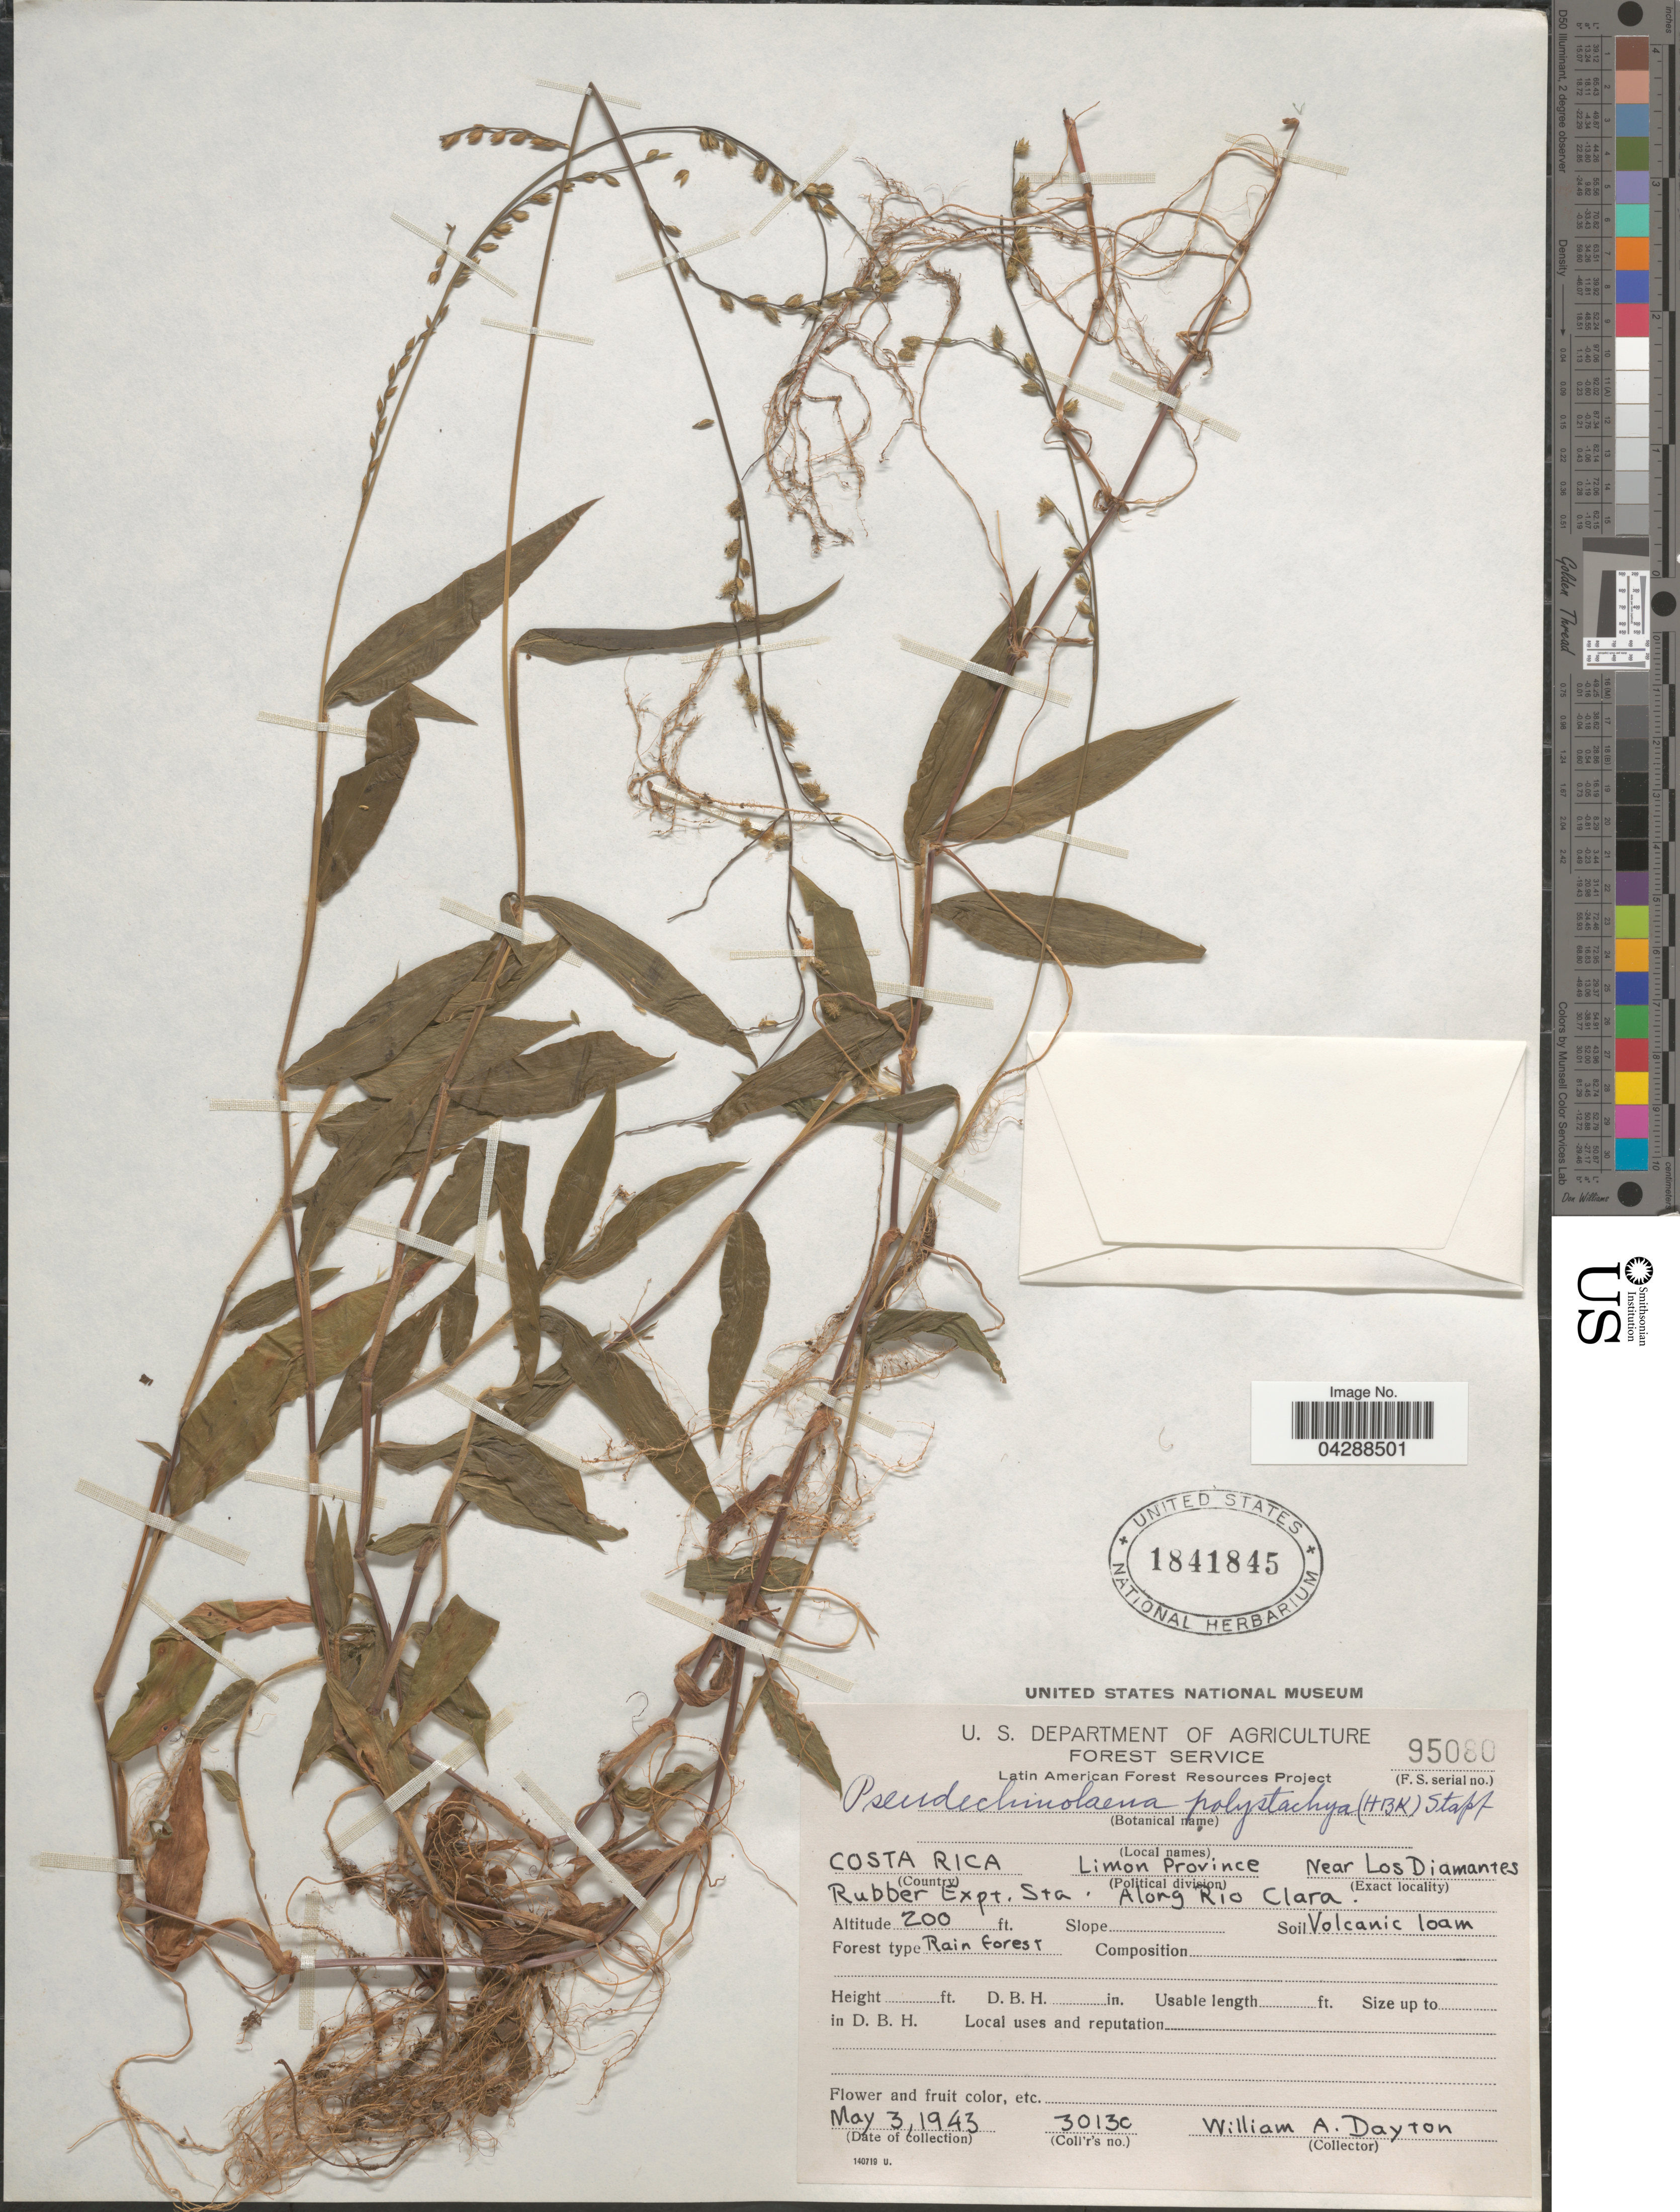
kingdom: Plantae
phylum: Tracheophyta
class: Liliopsida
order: Poales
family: Poaceae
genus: Pseudechinolaena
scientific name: Pseudechinolaena polystachya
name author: (Kunth) Stapf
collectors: W. Dayton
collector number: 3013c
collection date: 1943-05-03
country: Costa Rica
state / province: Limón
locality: Near Los Diamantes. Rubber Expt. Sta. Along Rio Clara. Soil Volcanic loam. Rain forest.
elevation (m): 61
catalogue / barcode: US 1841845